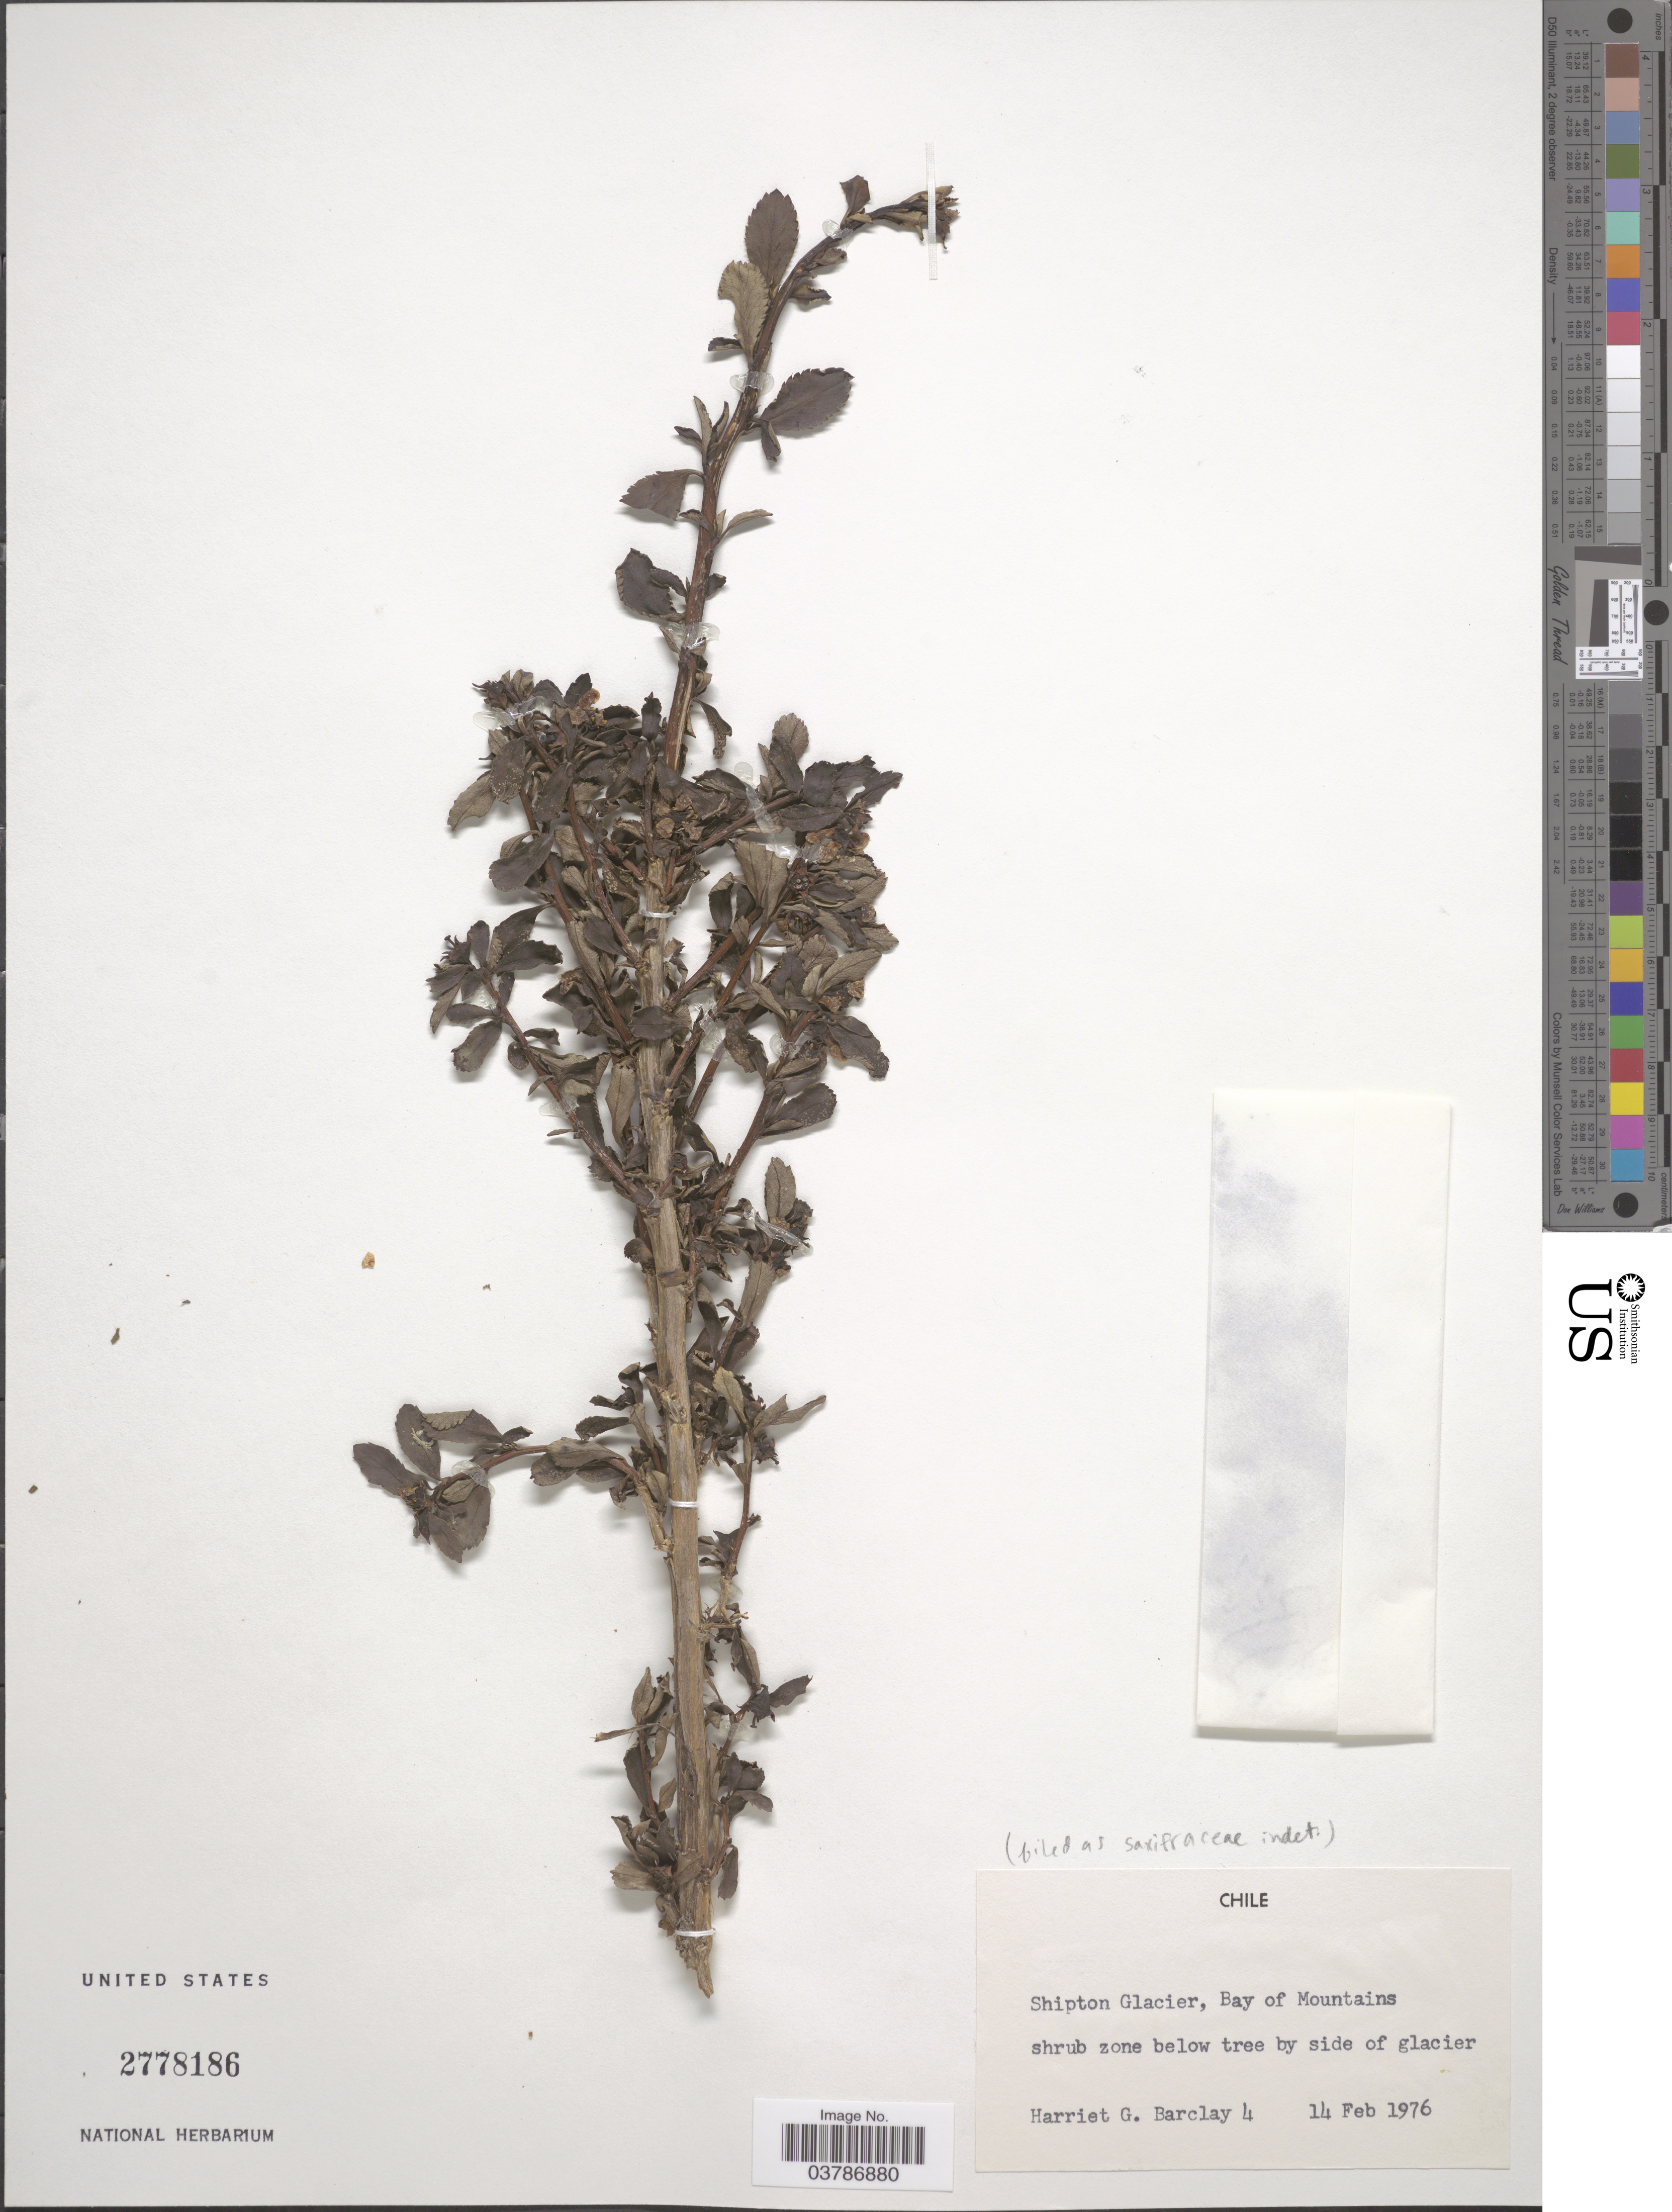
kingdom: Plantae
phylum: Tracheophyta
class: Magnoliopsida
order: Saxifragales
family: Saxifragaceae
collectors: H. G. Barclay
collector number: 4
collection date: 1976-02-14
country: Chile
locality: Shipton Glacier, Bay of Mountains.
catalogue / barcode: US 2778186